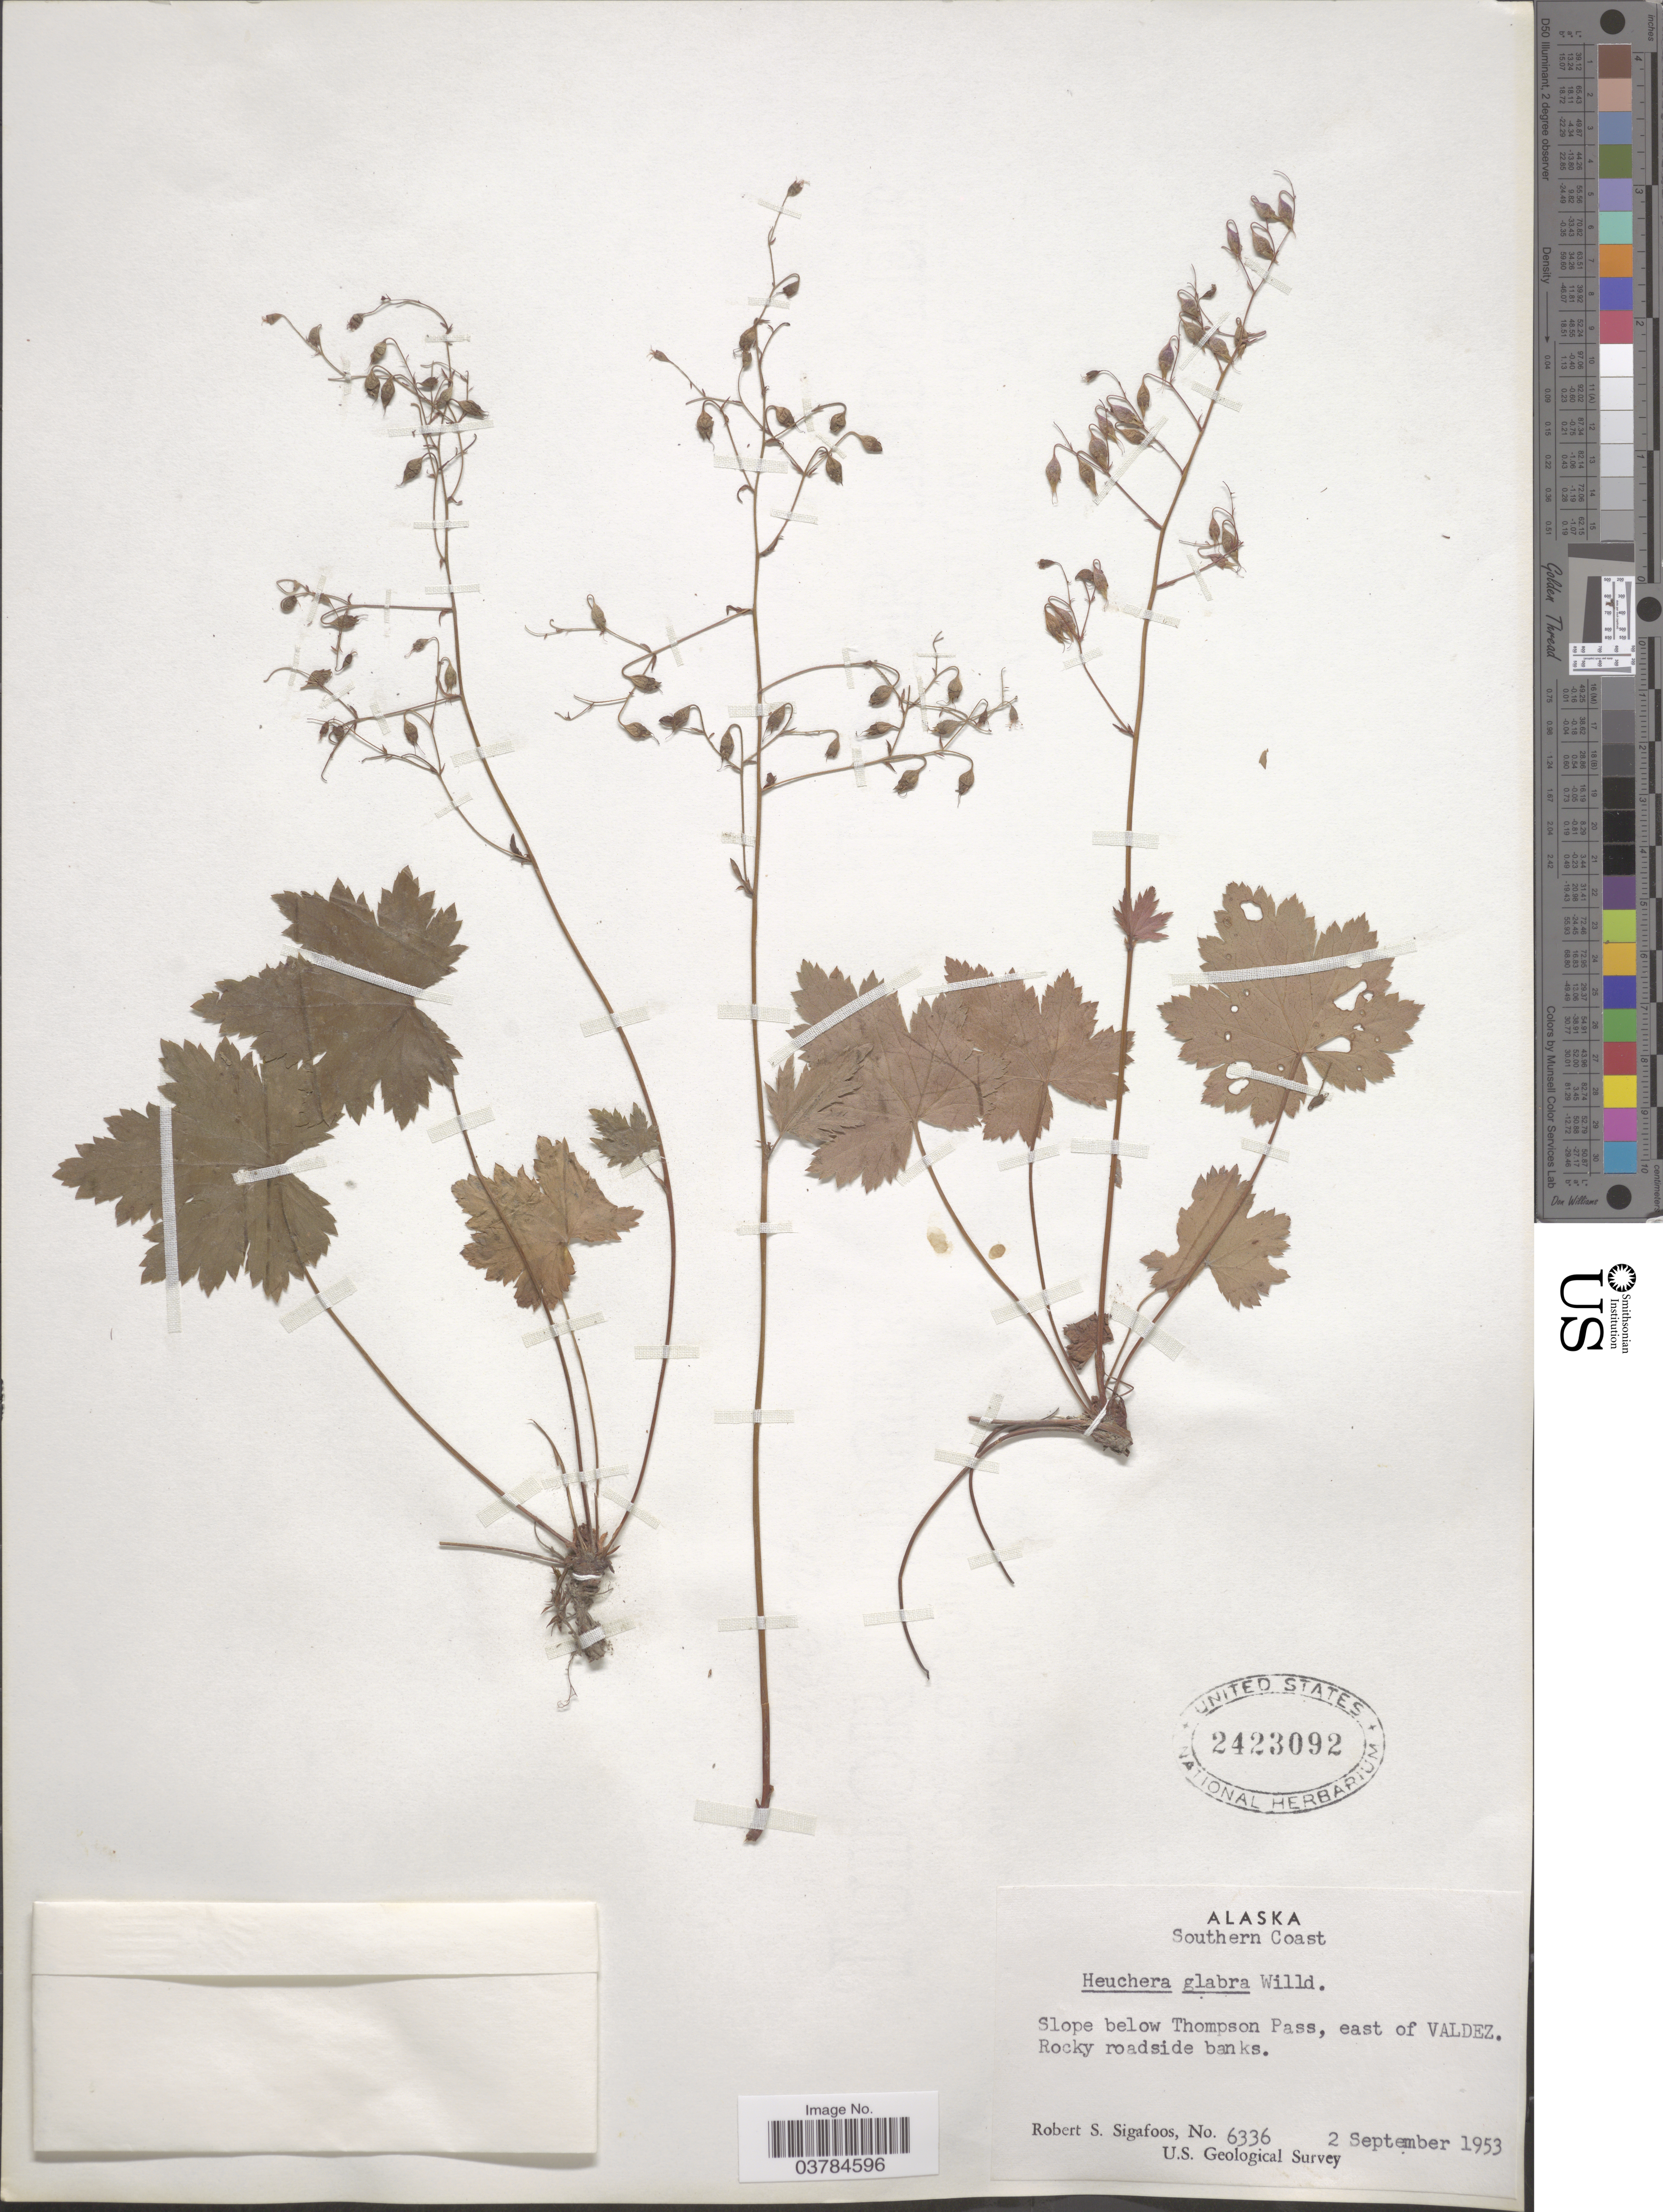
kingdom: Plantae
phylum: Tracheophyta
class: Magnoliopsida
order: Saxifragales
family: Saxifragaceae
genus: Heuchera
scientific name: Heuchera glabra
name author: Willd. ex Roem. & Schult.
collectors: R. Sigafoos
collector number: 6336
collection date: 1953-09-02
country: United States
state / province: Alaska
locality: Southern Coast. Slope below Thompson Pass, east of Valdez. Rocky roadside banks. U.S. Geological Survey.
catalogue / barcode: US 2423092